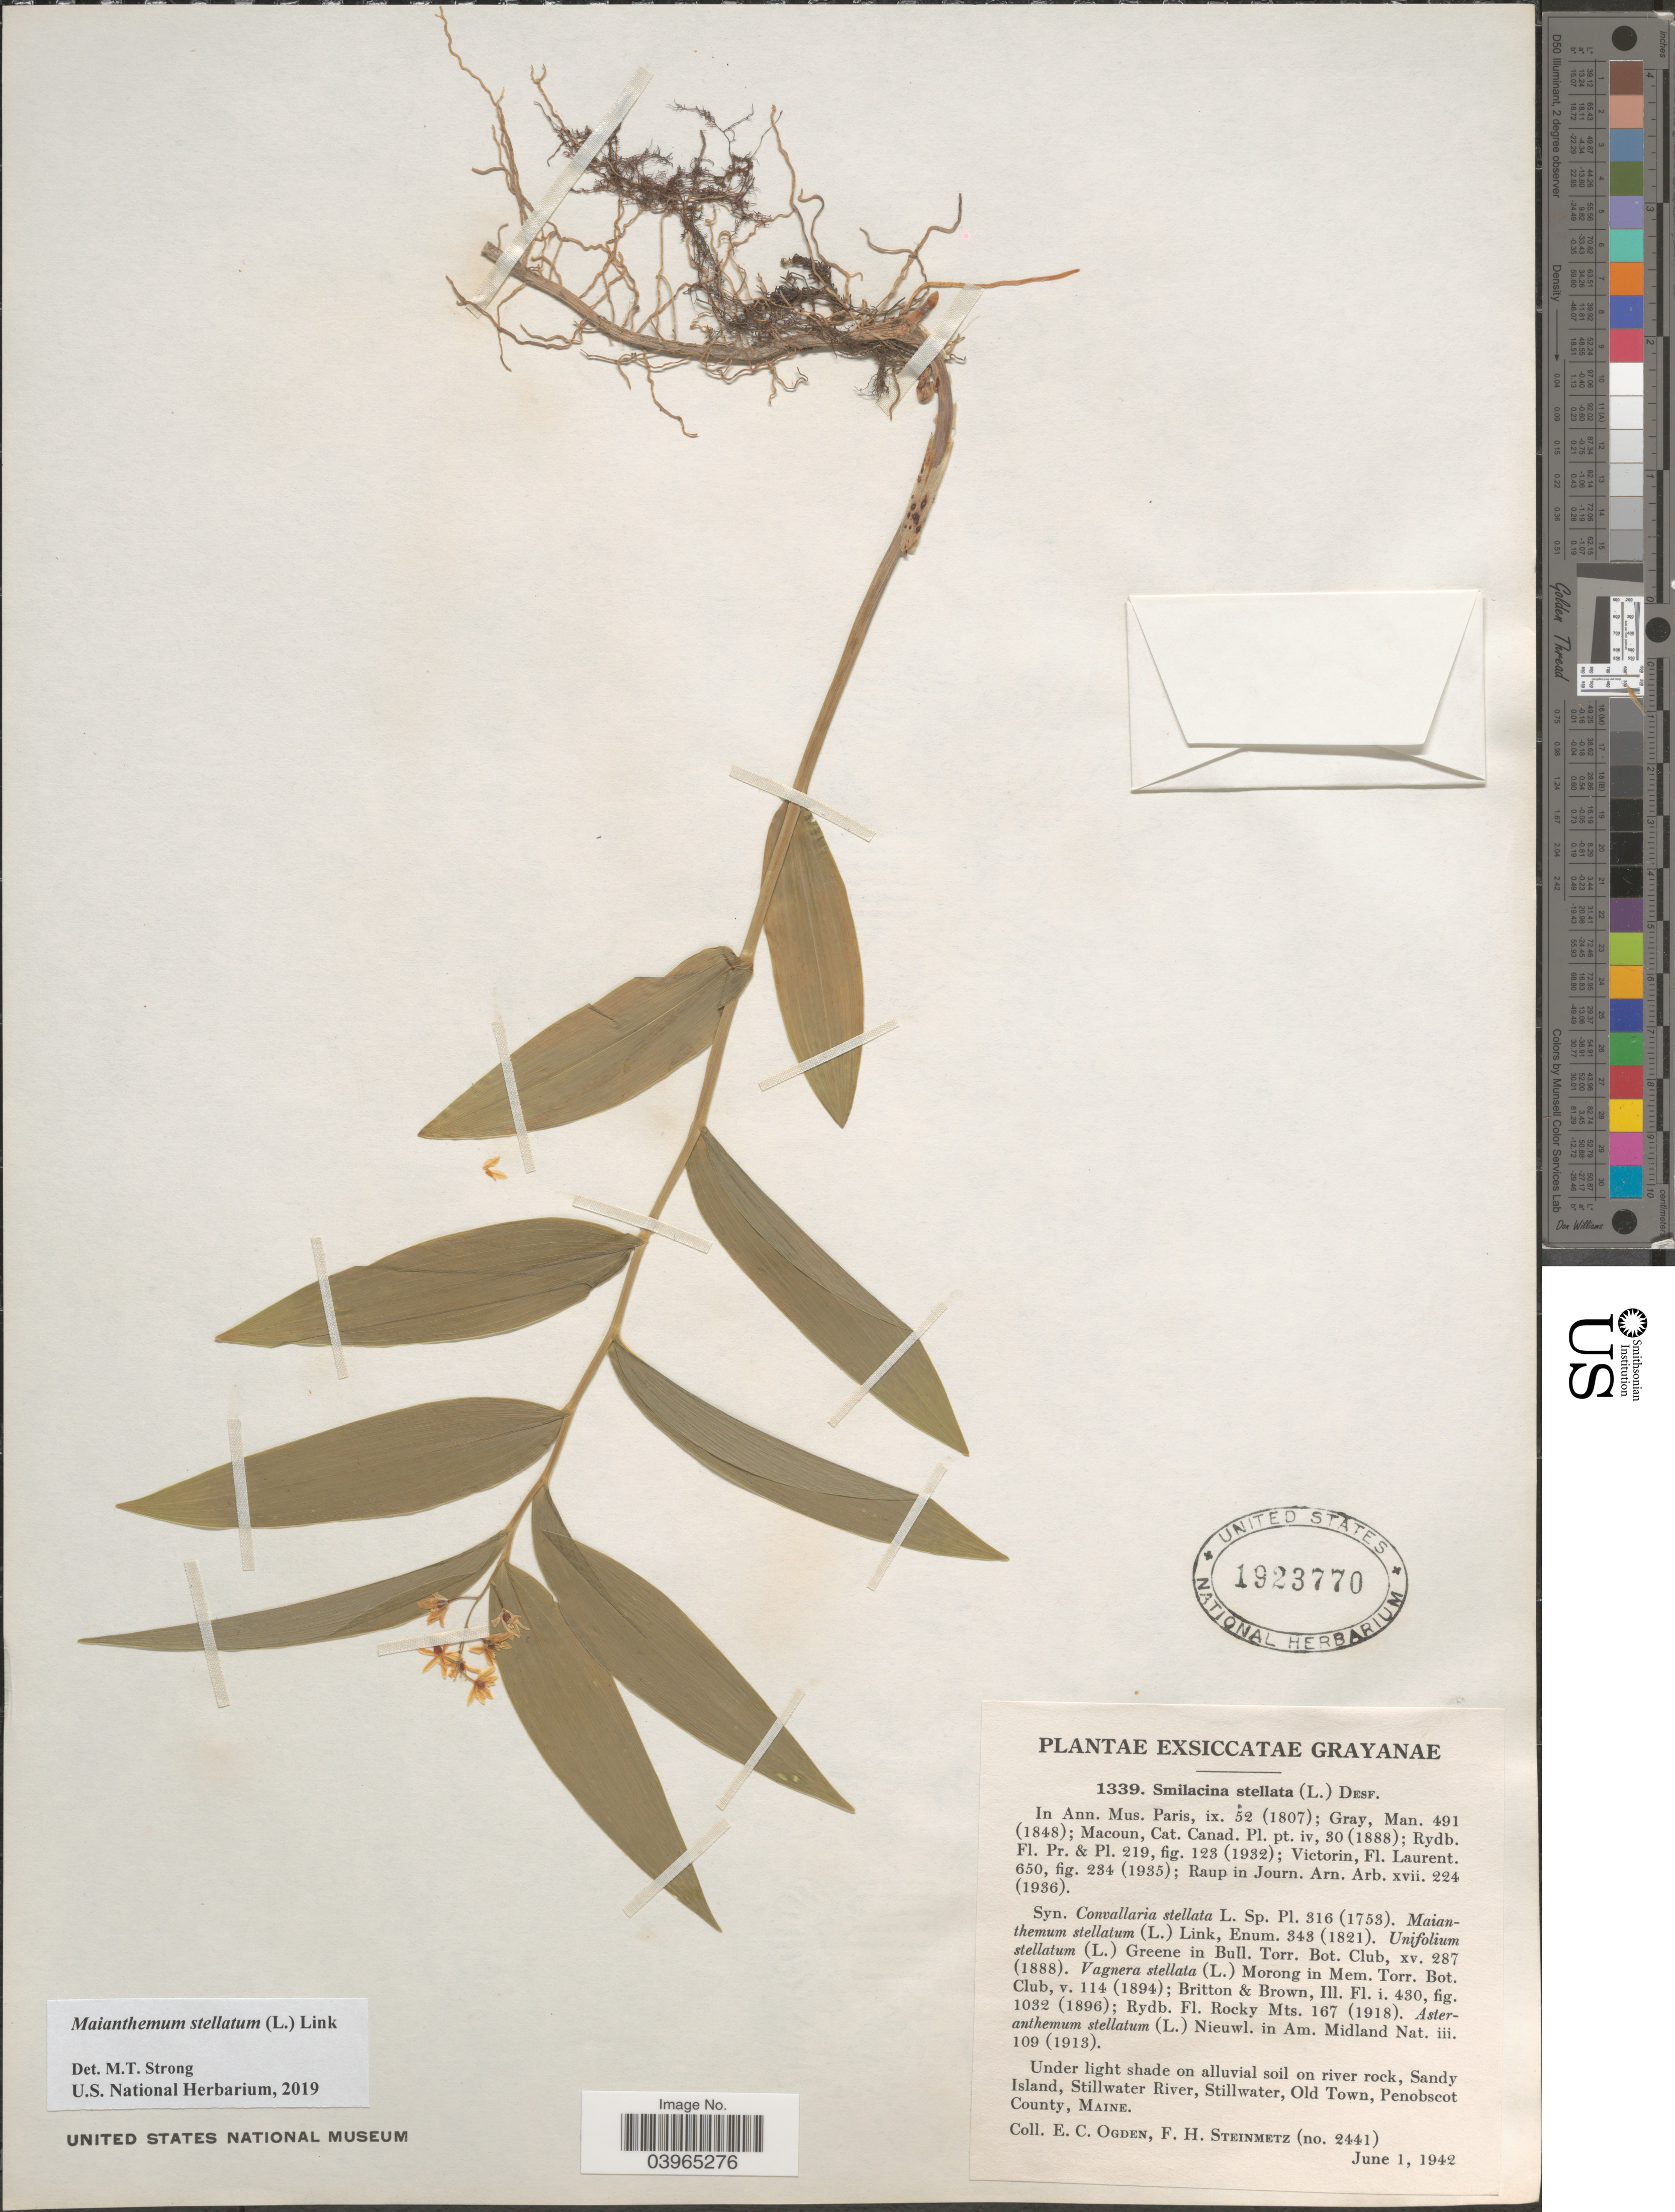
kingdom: Plantae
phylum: Tracheophyta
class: Liliopsida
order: Asparagales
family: Asparagaceae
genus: Maianthemum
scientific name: Maianthemum stellatum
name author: (L.) Link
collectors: E. Ogden & F. H. Steinmetz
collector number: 1339?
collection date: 1942-06-01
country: United States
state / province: Maine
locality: Sandy Island, Stillwater River, Stillwater, Old Town, Penobscot County.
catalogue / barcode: US 1923770